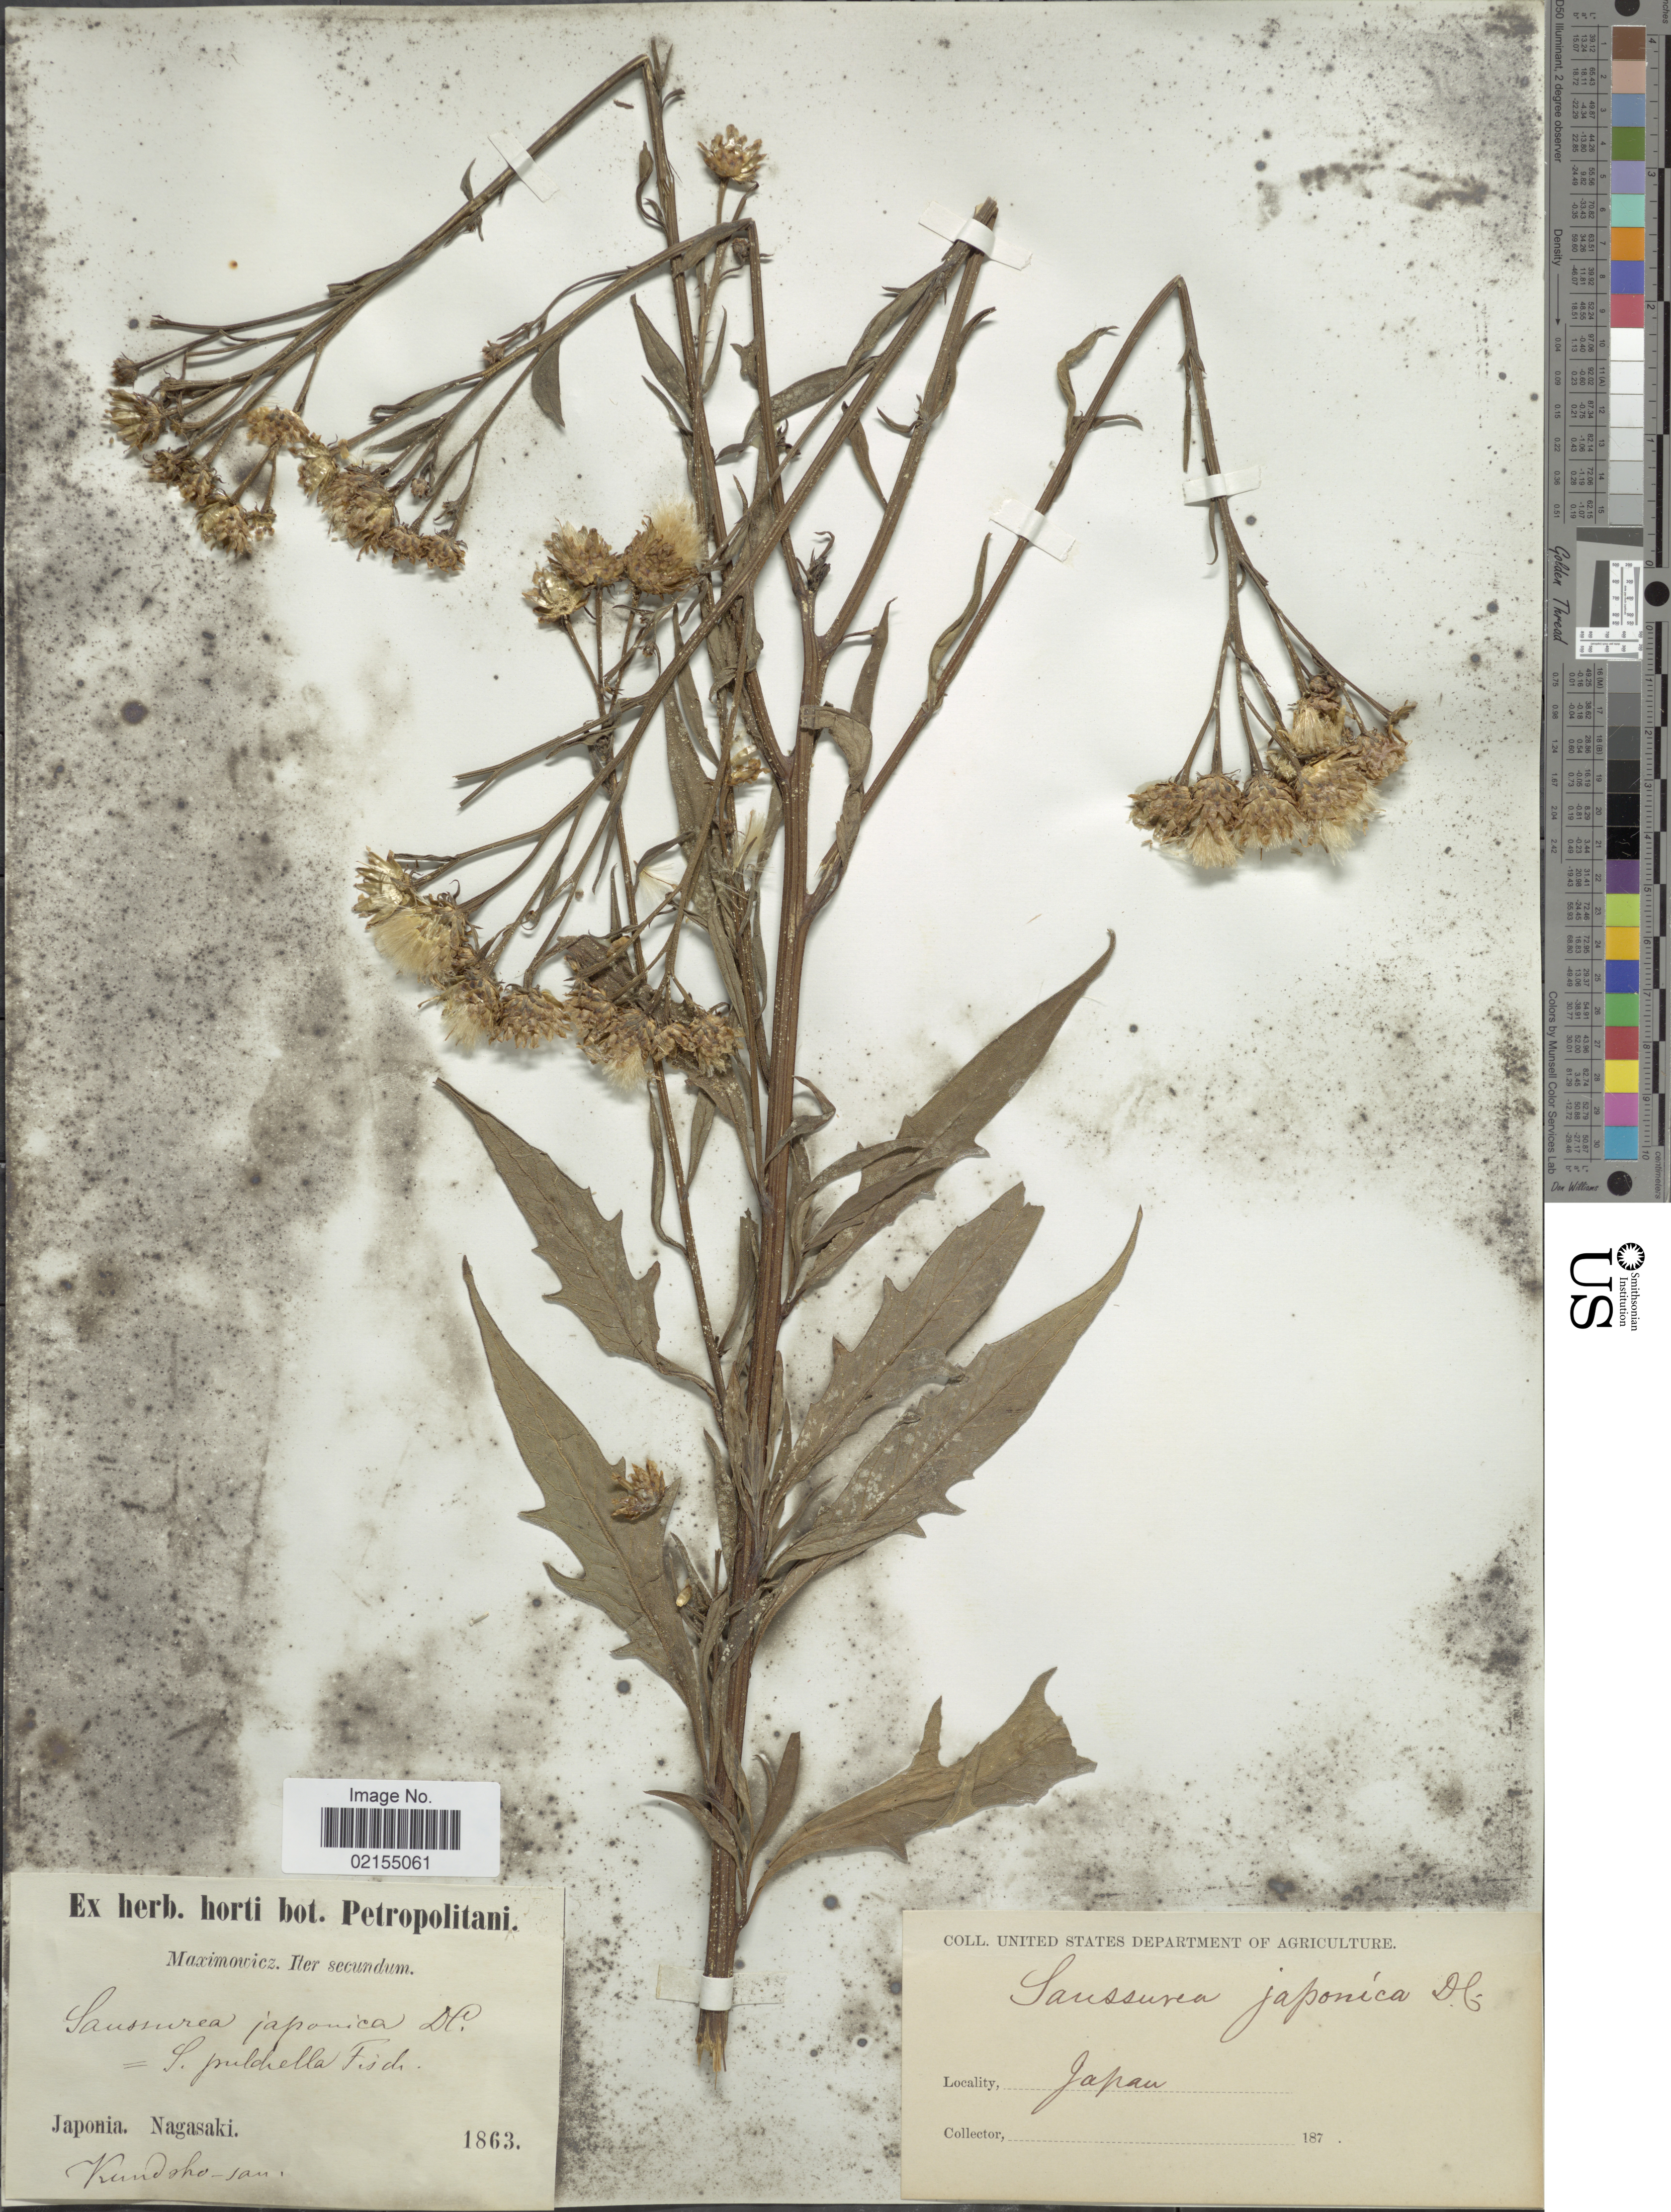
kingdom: Plantae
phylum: Tracheophyta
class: Magnoliopsida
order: Asterales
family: Asteraceae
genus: Saussurea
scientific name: Saussurea japonica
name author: (Thunb.) DC.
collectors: -. Maximowicz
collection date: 1863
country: Japan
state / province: Nagasaki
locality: Japonia, Nagasaki, Kundsho-san.